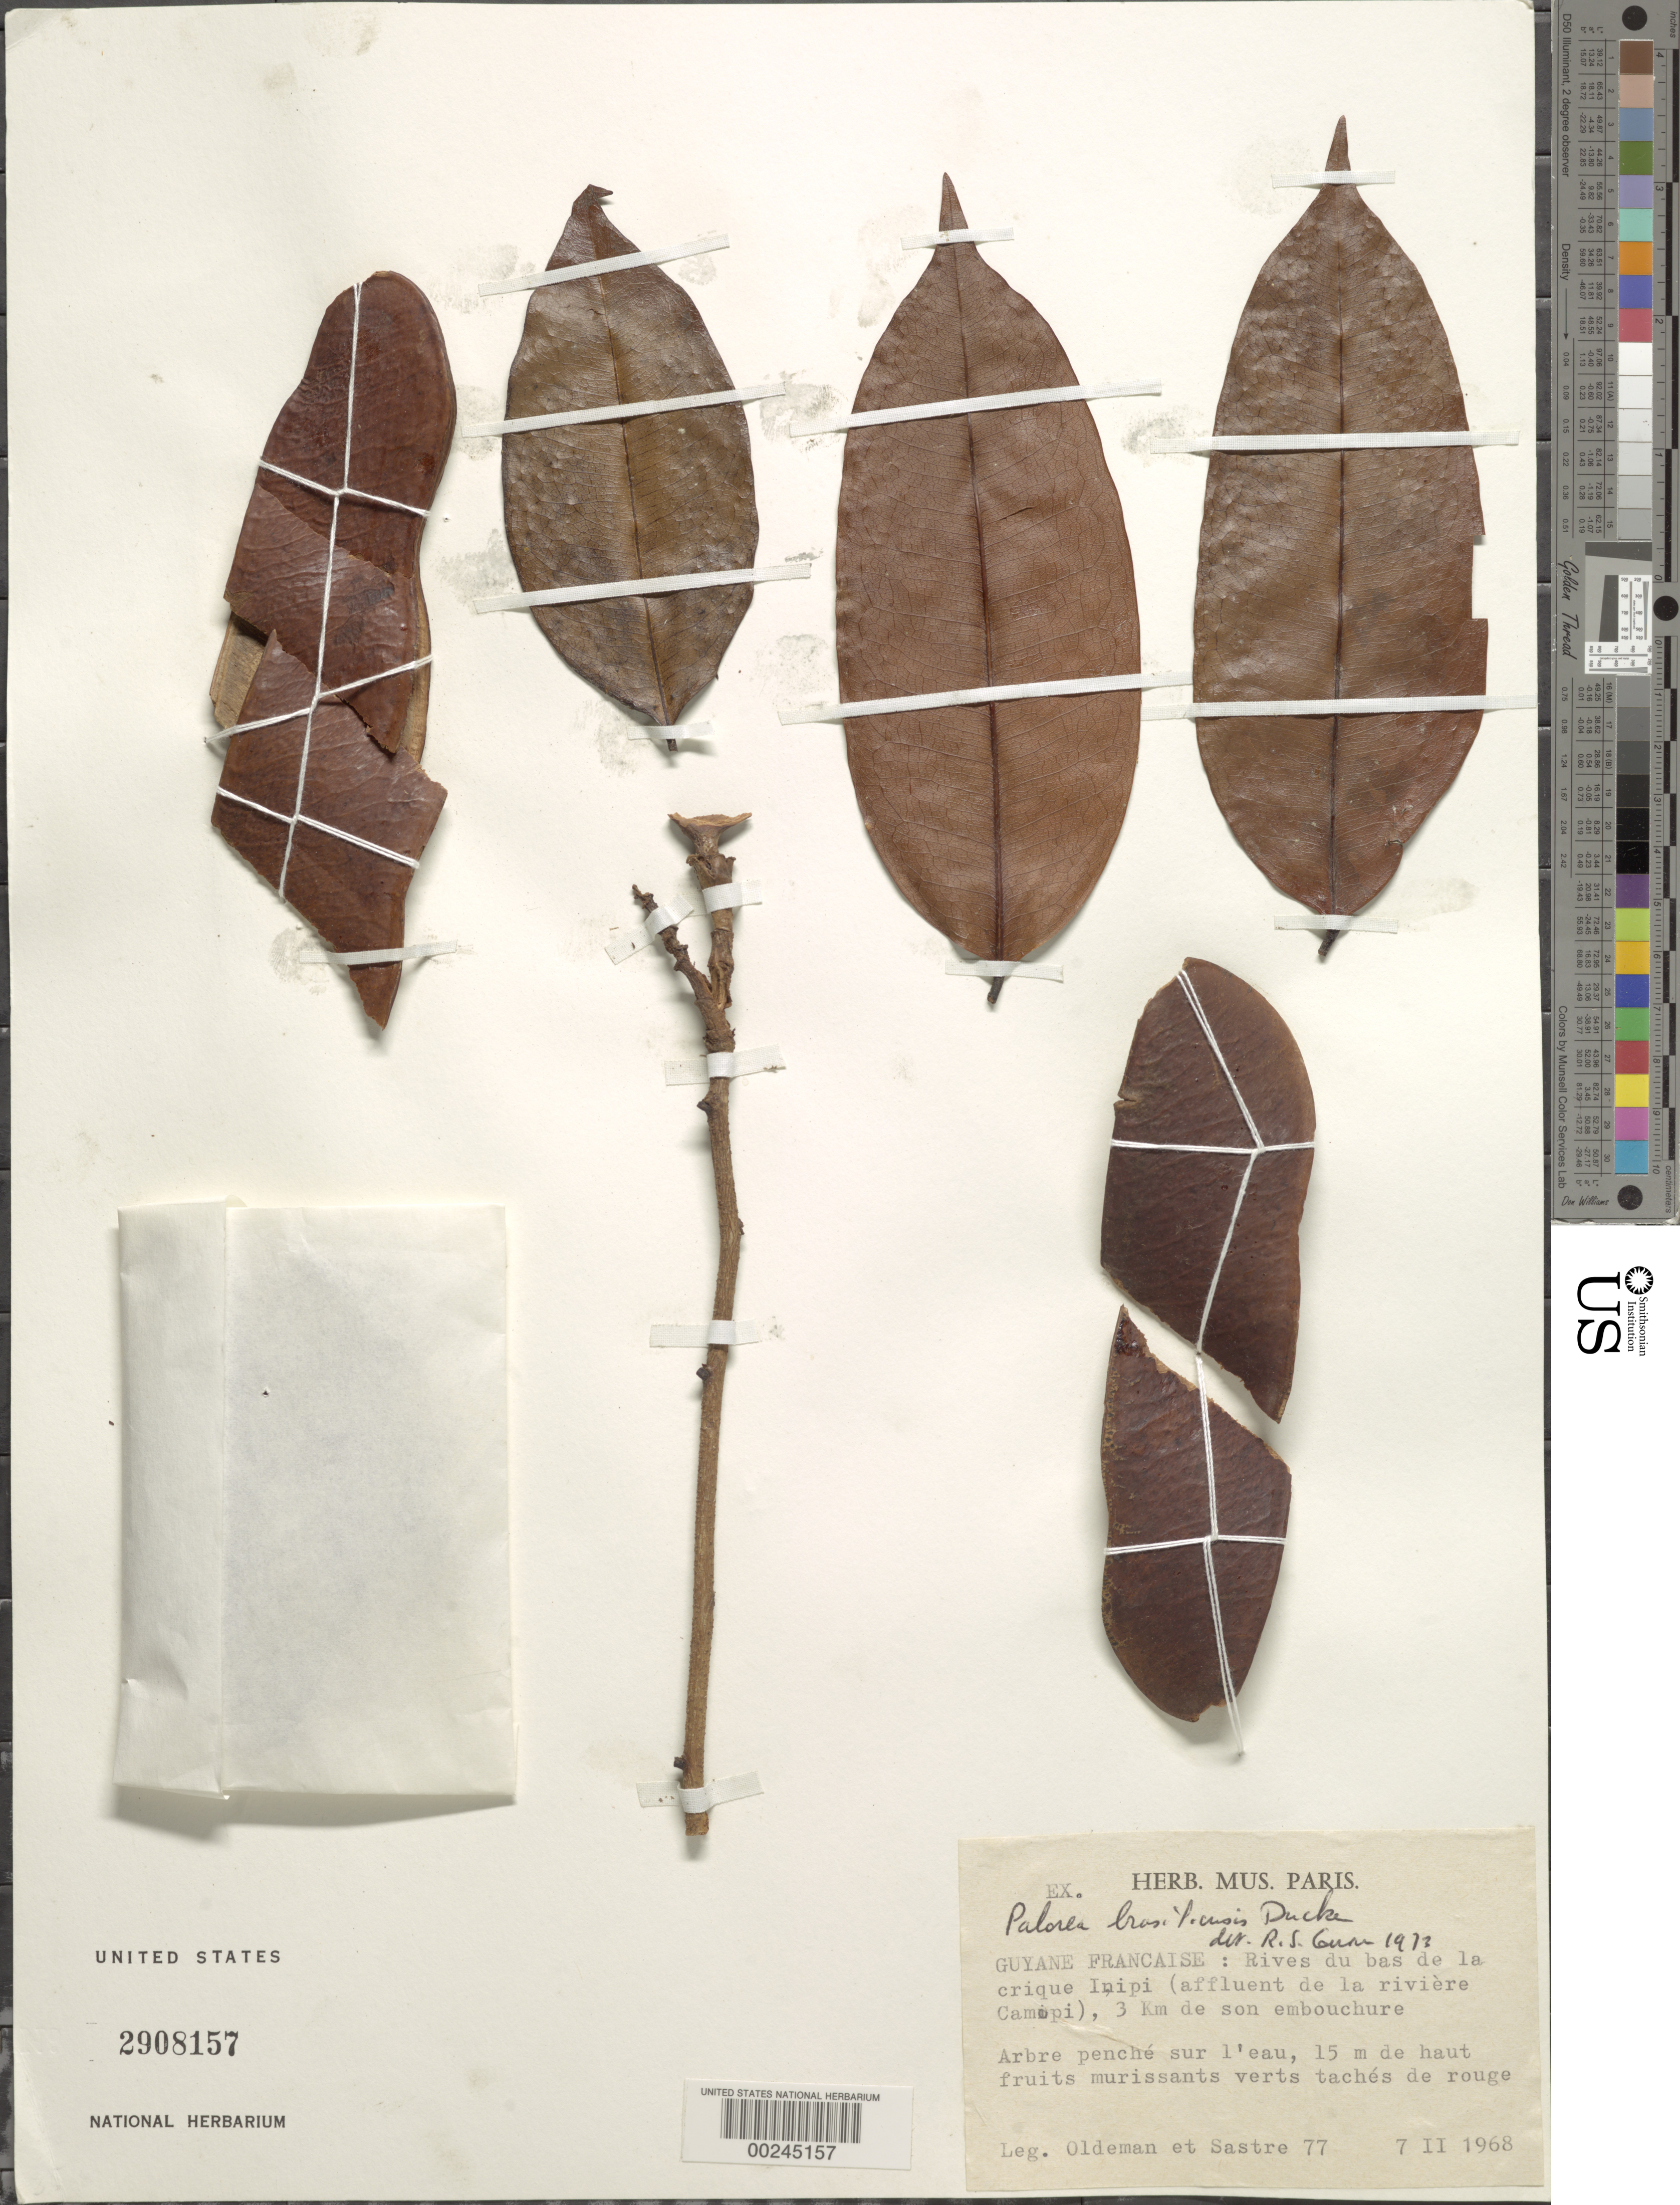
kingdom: Plantae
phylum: Tracheophyta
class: Magnoliopsida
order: Fabales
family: Fabaceae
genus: Paloue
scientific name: Paloue brasiliensis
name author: Ducke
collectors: R. Oldeman & C. H. L. Sastre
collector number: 77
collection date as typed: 07 Feb 1968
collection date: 1968-02-07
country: French Guiana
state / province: Cayenne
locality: Bank of the lower part of the creek inipi (affluent of the river camopi) 3 km of the mouth. [former arrondissement of inini.]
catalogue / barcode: US 2908157